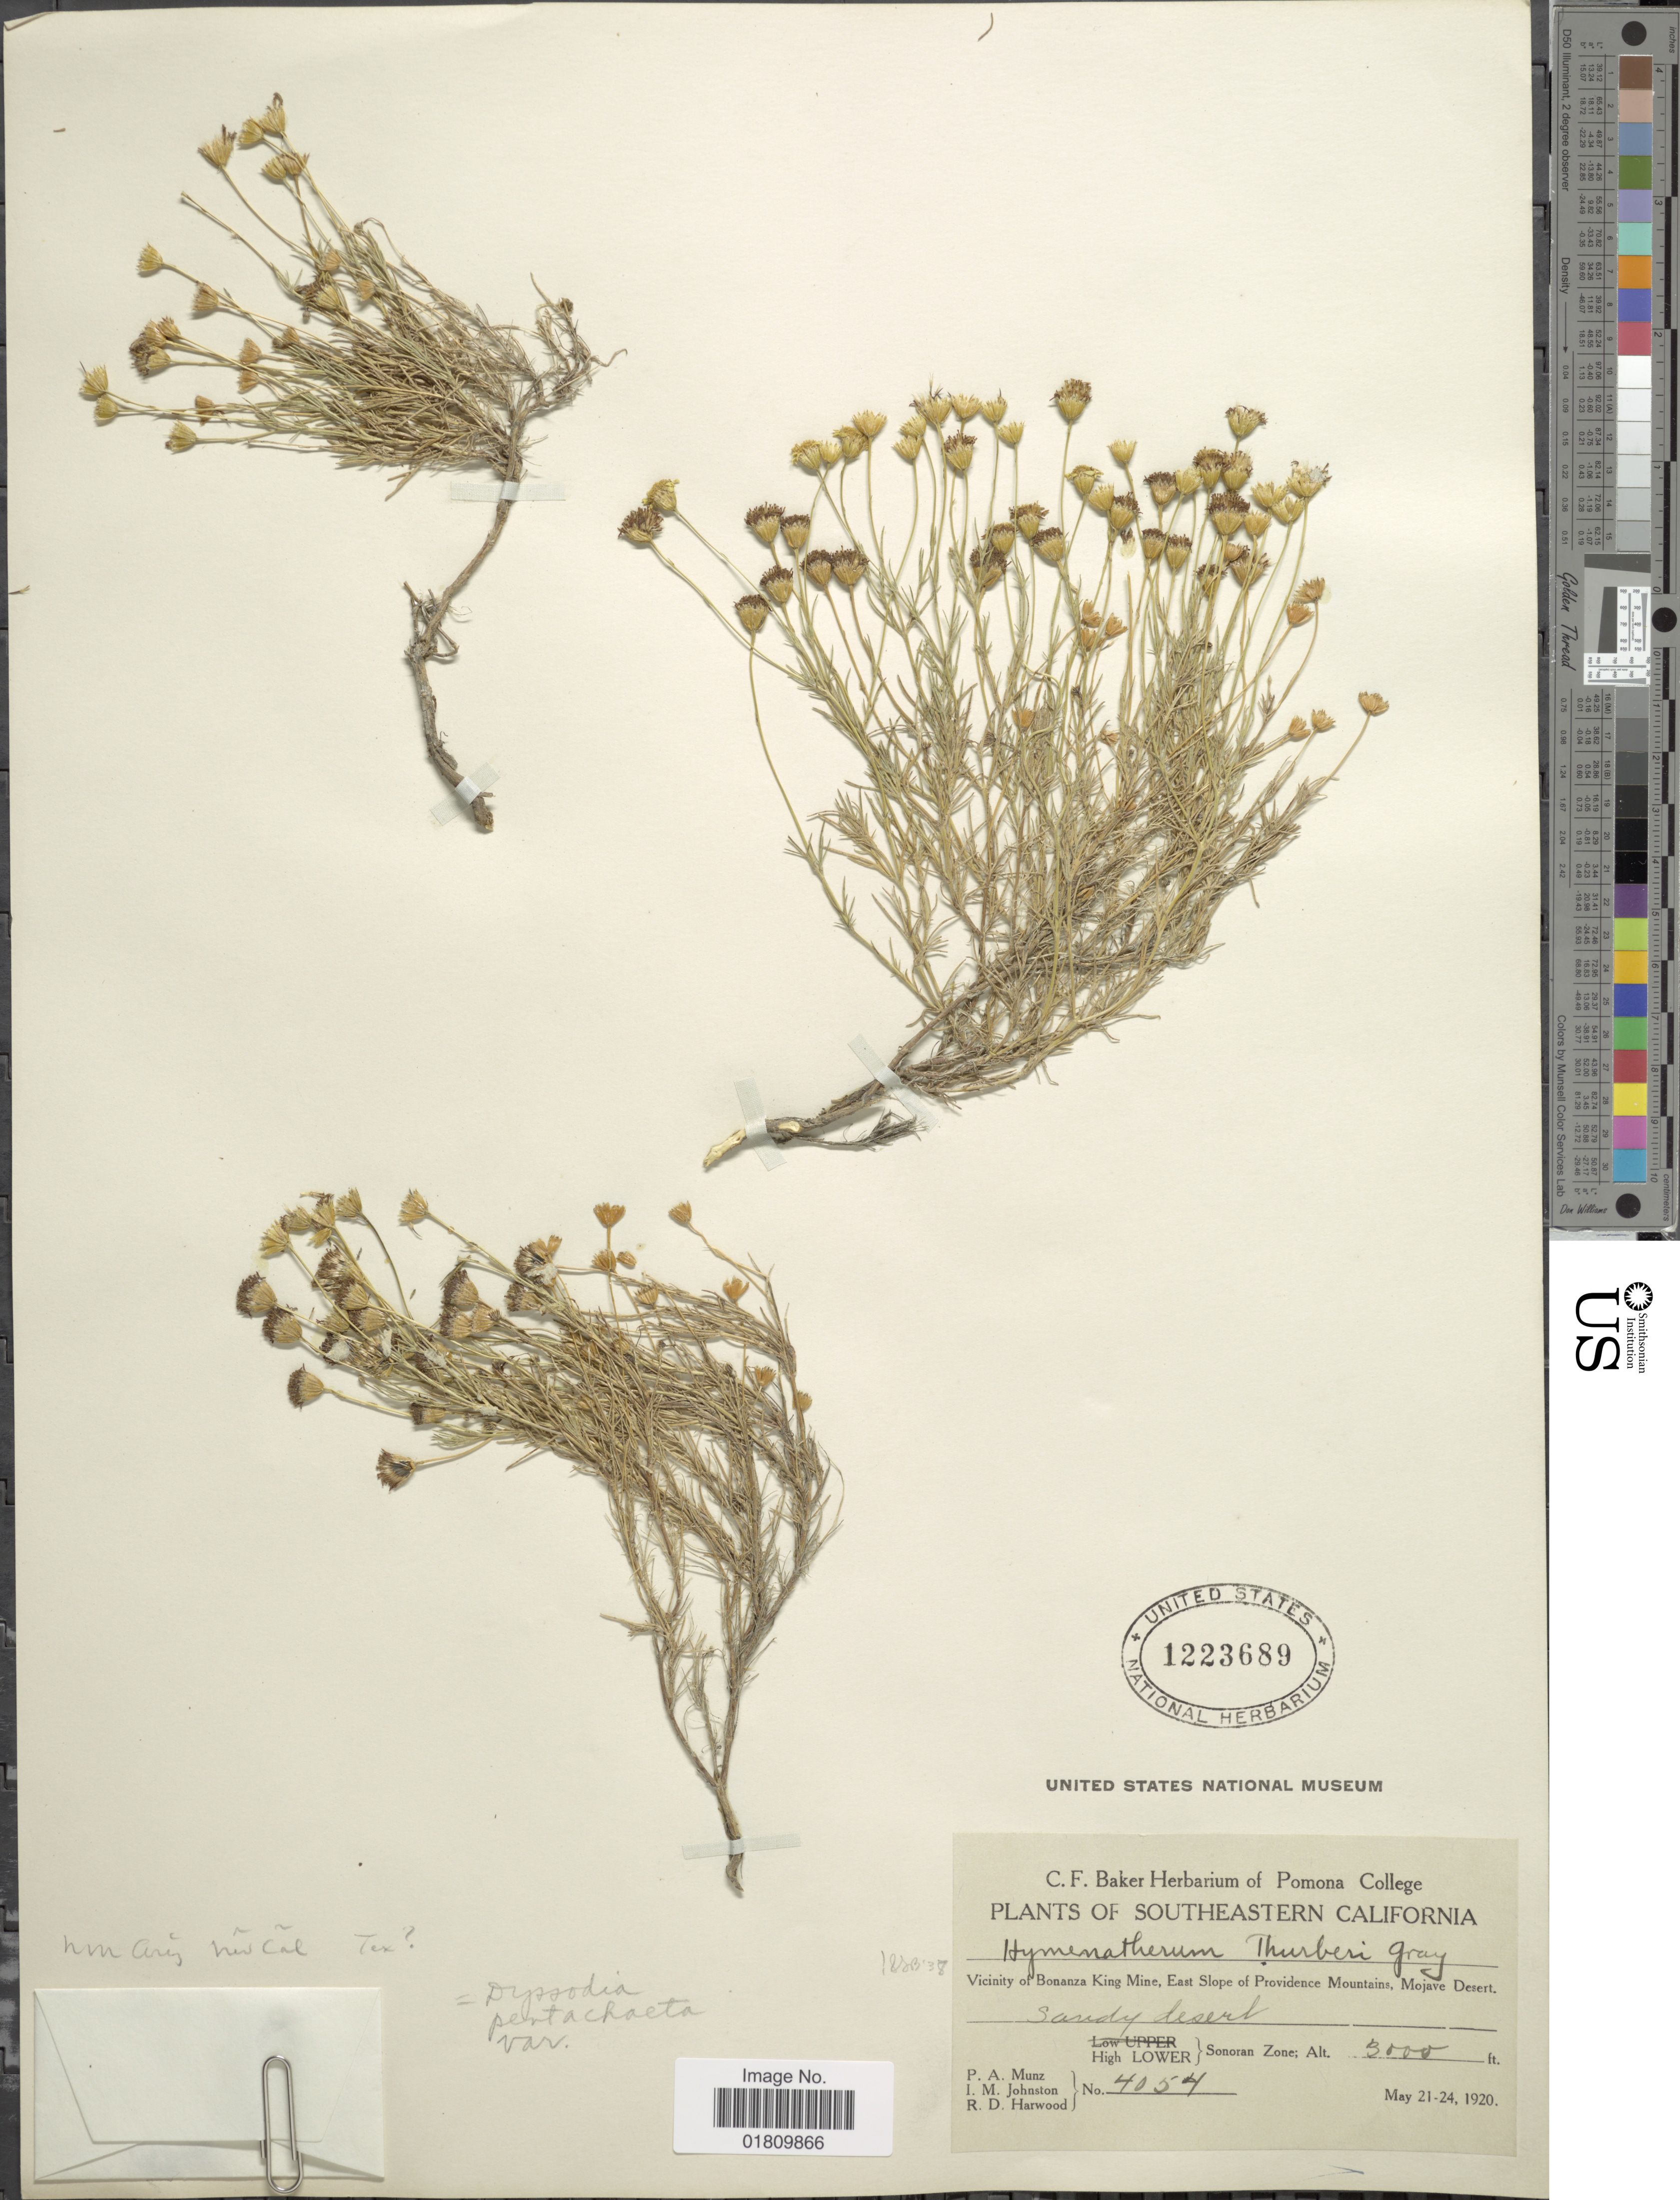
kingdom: Plantae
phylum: Tracheophyta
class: Magnoliopsida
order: Asterales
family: Asteraceae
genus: Thymophylla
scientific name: Thymophylla pentachaeta var. belenidium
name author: (DC.) Strother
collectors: P. A. Munz, I.M. Johnston & R. Harwood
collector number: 4054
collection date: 1920-05-21/1920-05-24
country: United States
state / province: California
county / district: San Bernardino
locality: Southeastern Southeastern California, vicinity of Bonanza King Mine, east slope of Providence Mountains, Mojave Desert, sandy desert, High Lower, Sonoran Zone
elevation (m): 914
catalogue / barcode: US 1223689